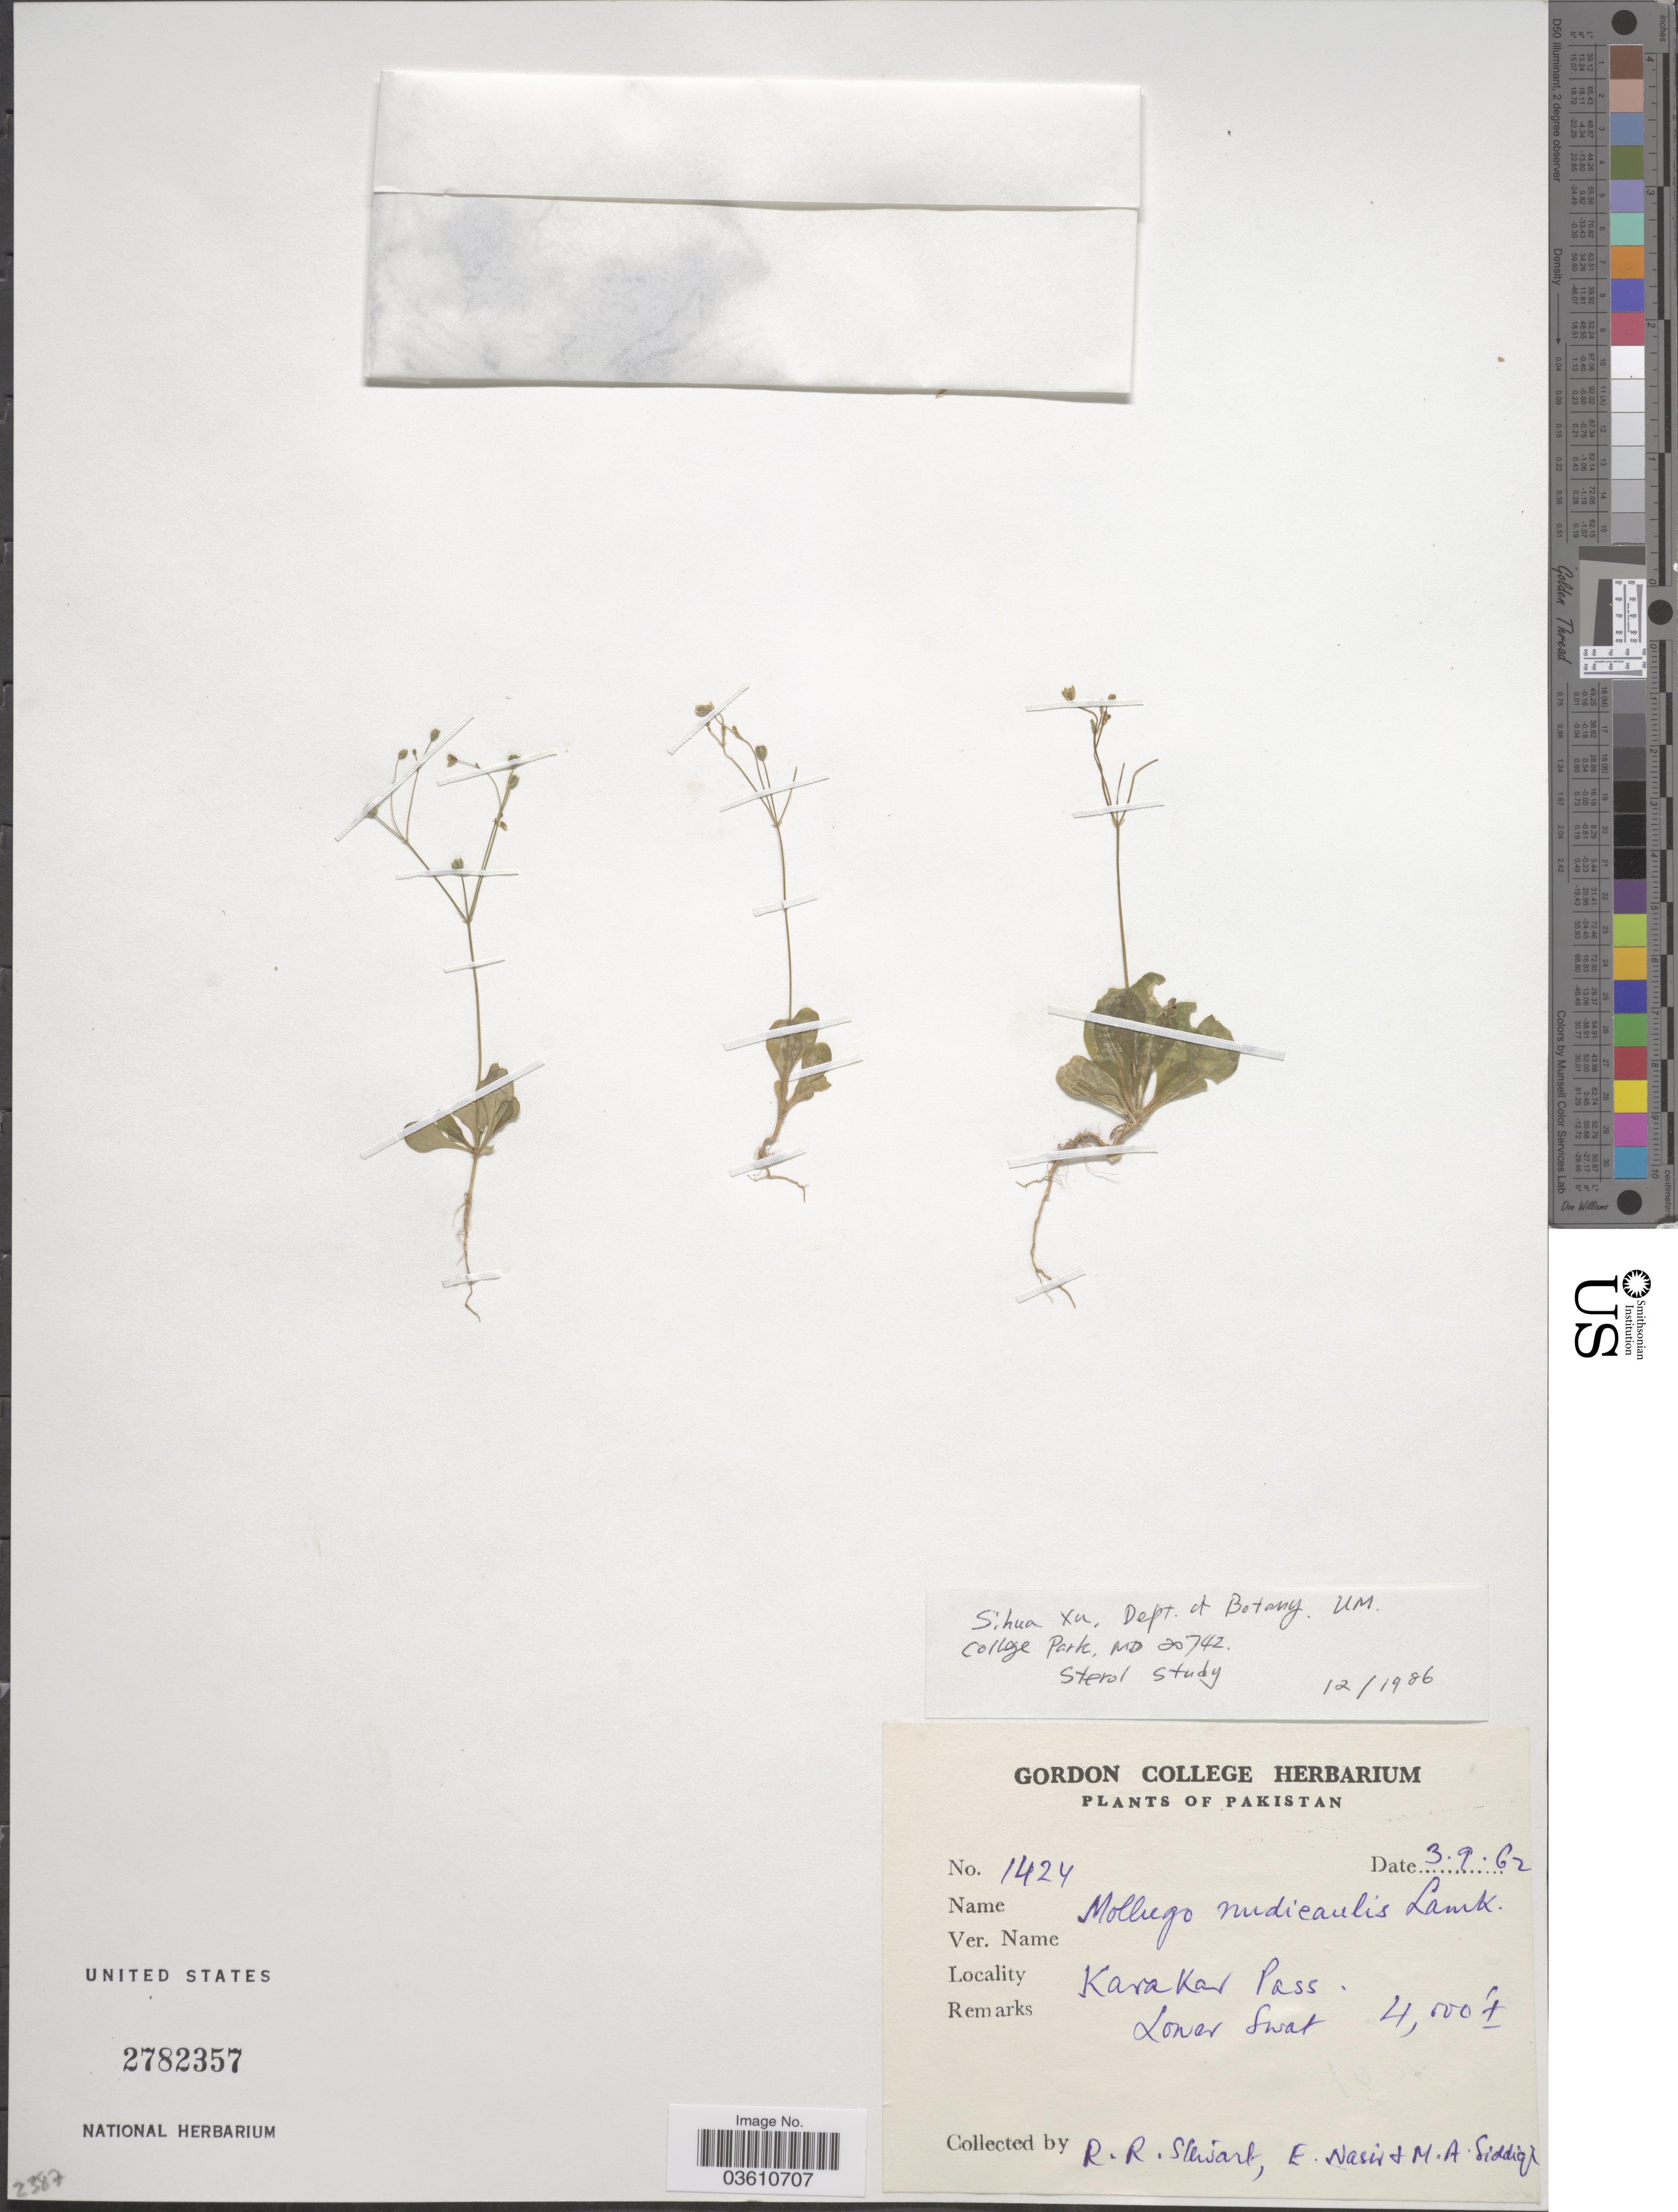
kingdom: Plantae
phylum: Tracheophyta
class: Magnoliopsida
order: Caryophyllales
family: Molluginaceae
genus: Paramollugo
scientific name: Paramollugo nudicaulis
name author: (Lam.) Thulin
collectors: R. Stewart, E. Nasis & M. Siddiqi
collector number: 1424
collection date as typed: Transcribed d/m/y: 3/9/62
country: Pakistan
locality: Karakar Pass. Lower Swat.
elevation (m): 1219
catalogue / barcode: US 2782357